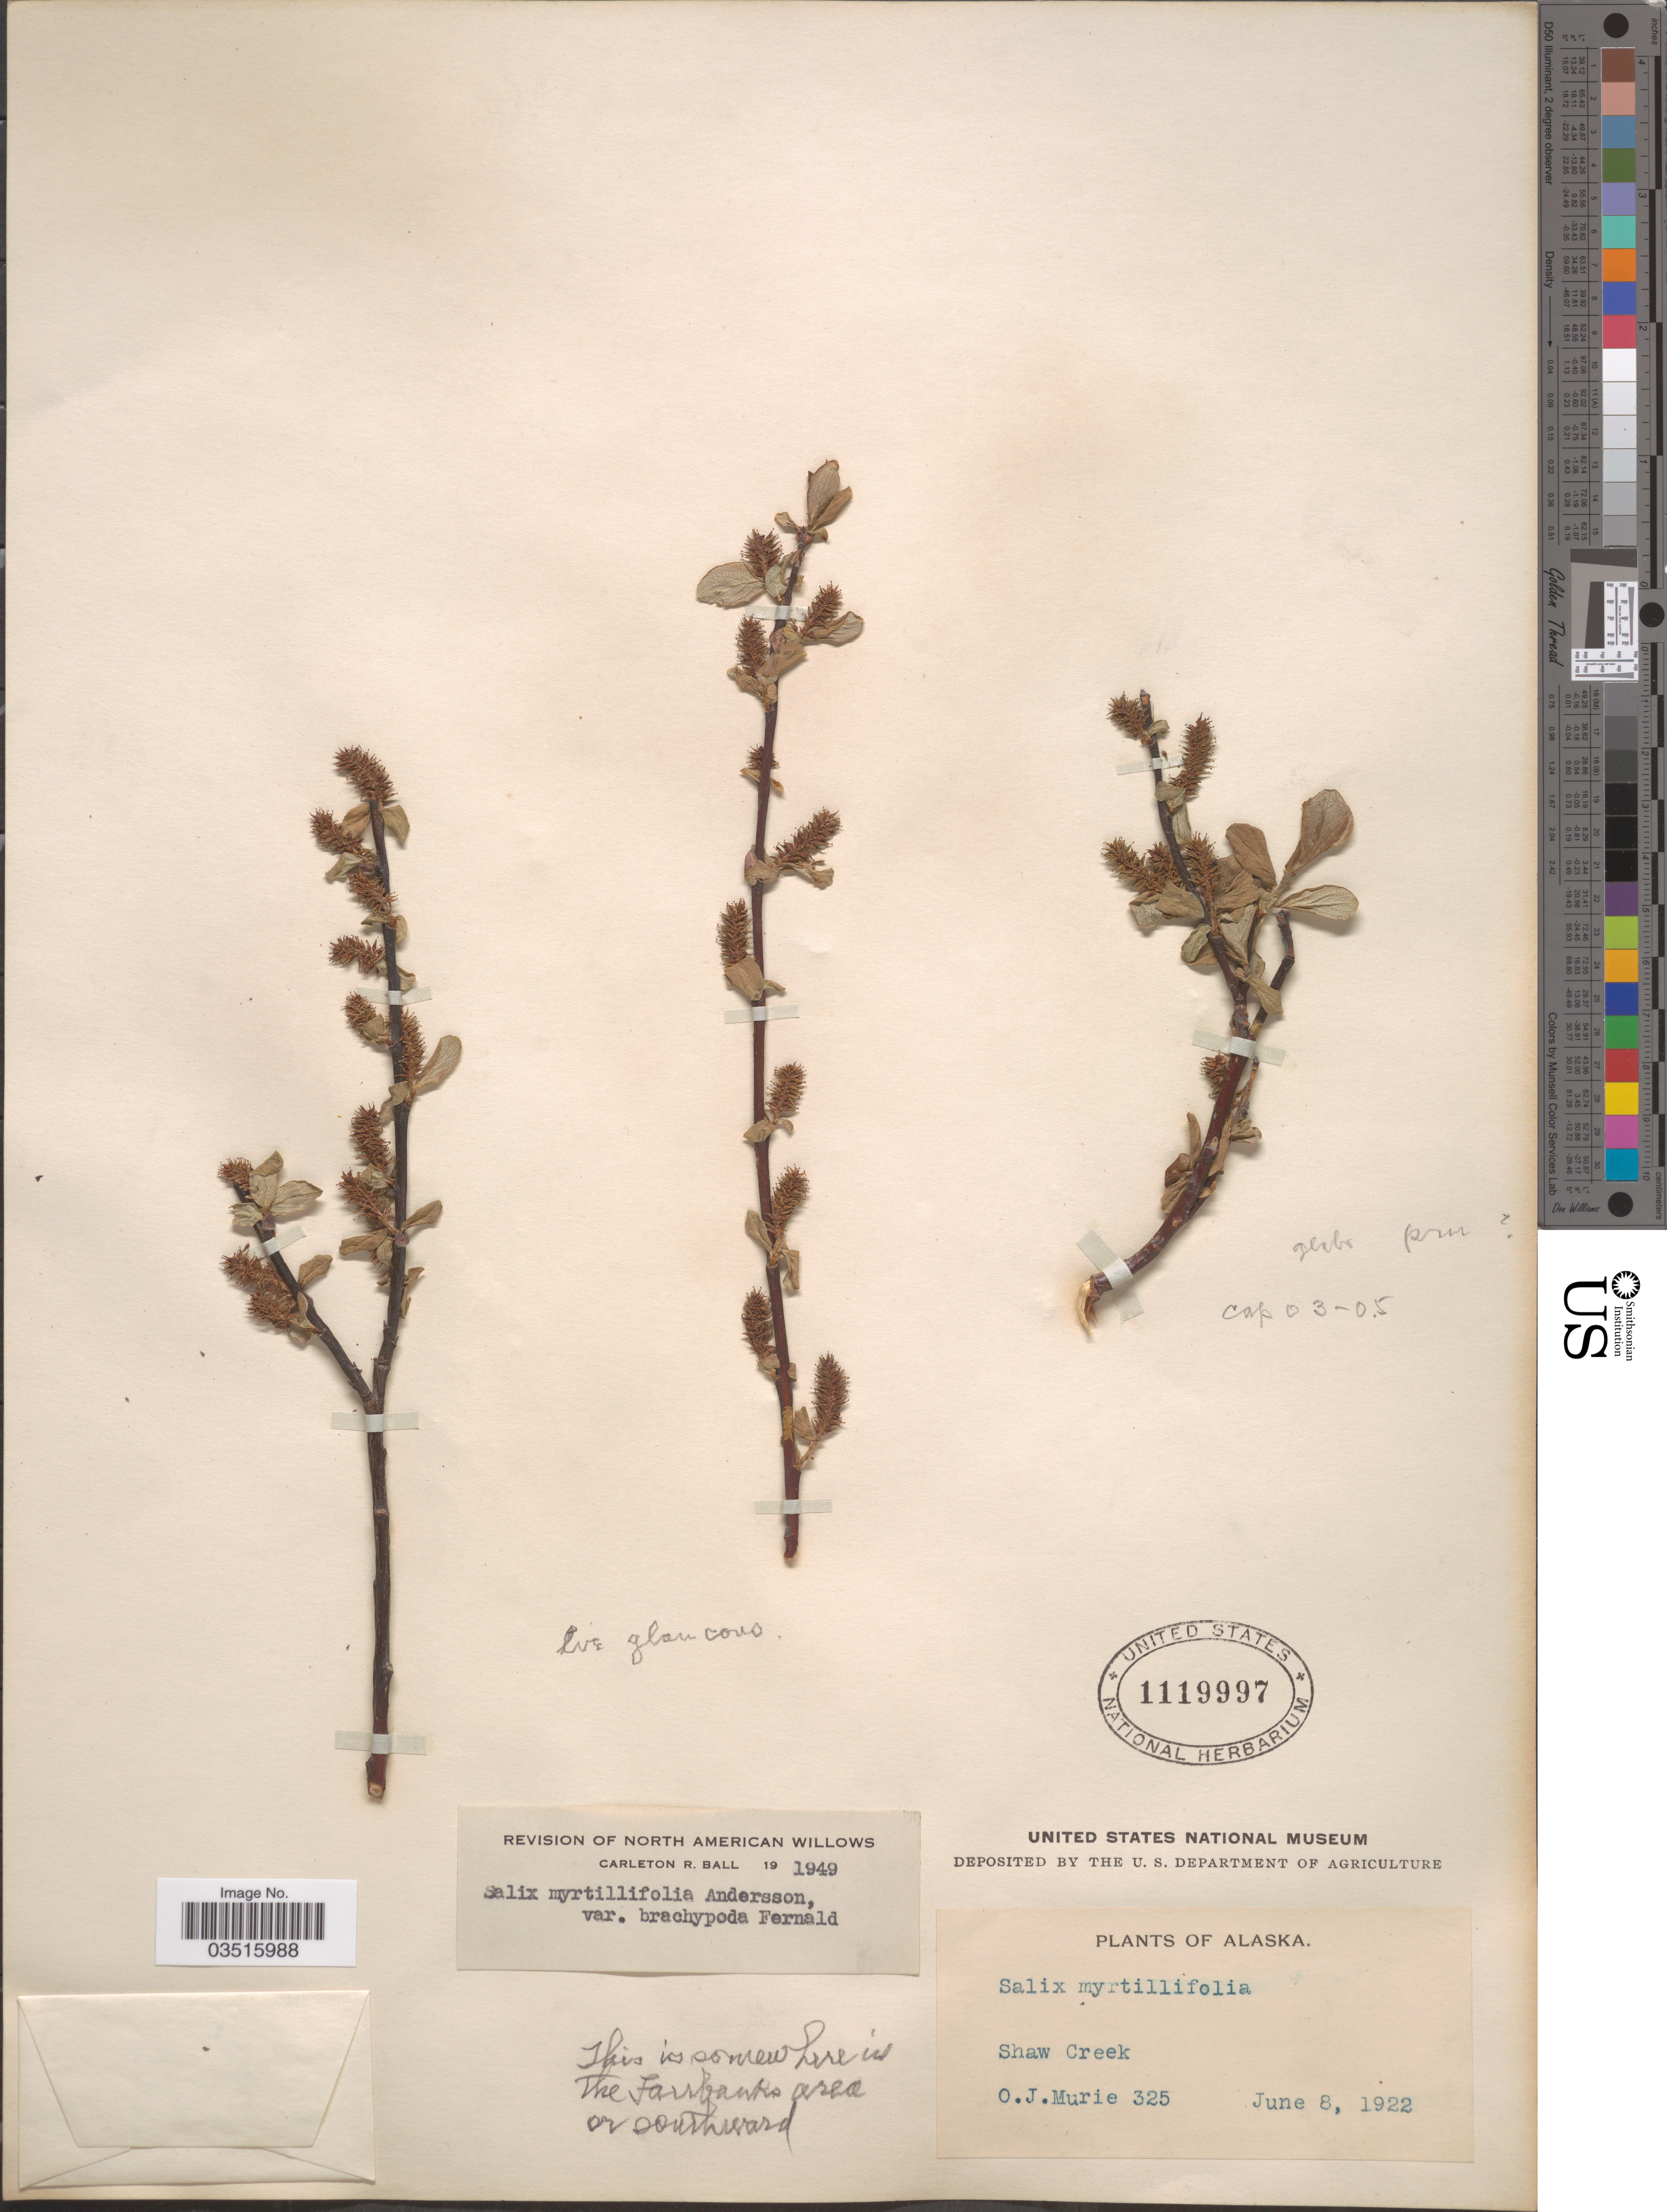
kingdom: Plantae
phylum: Tracheophyta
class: Magnoliopsida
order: Malpighiales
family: Salicaceae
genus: Salix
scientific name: Salix myrtillifolia var. brachypoda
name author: Fernald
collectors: O. Murie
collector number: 325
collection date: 1922-06-08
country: United States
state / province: Alaska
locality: Shaw Creek.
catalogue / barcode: US 1119997